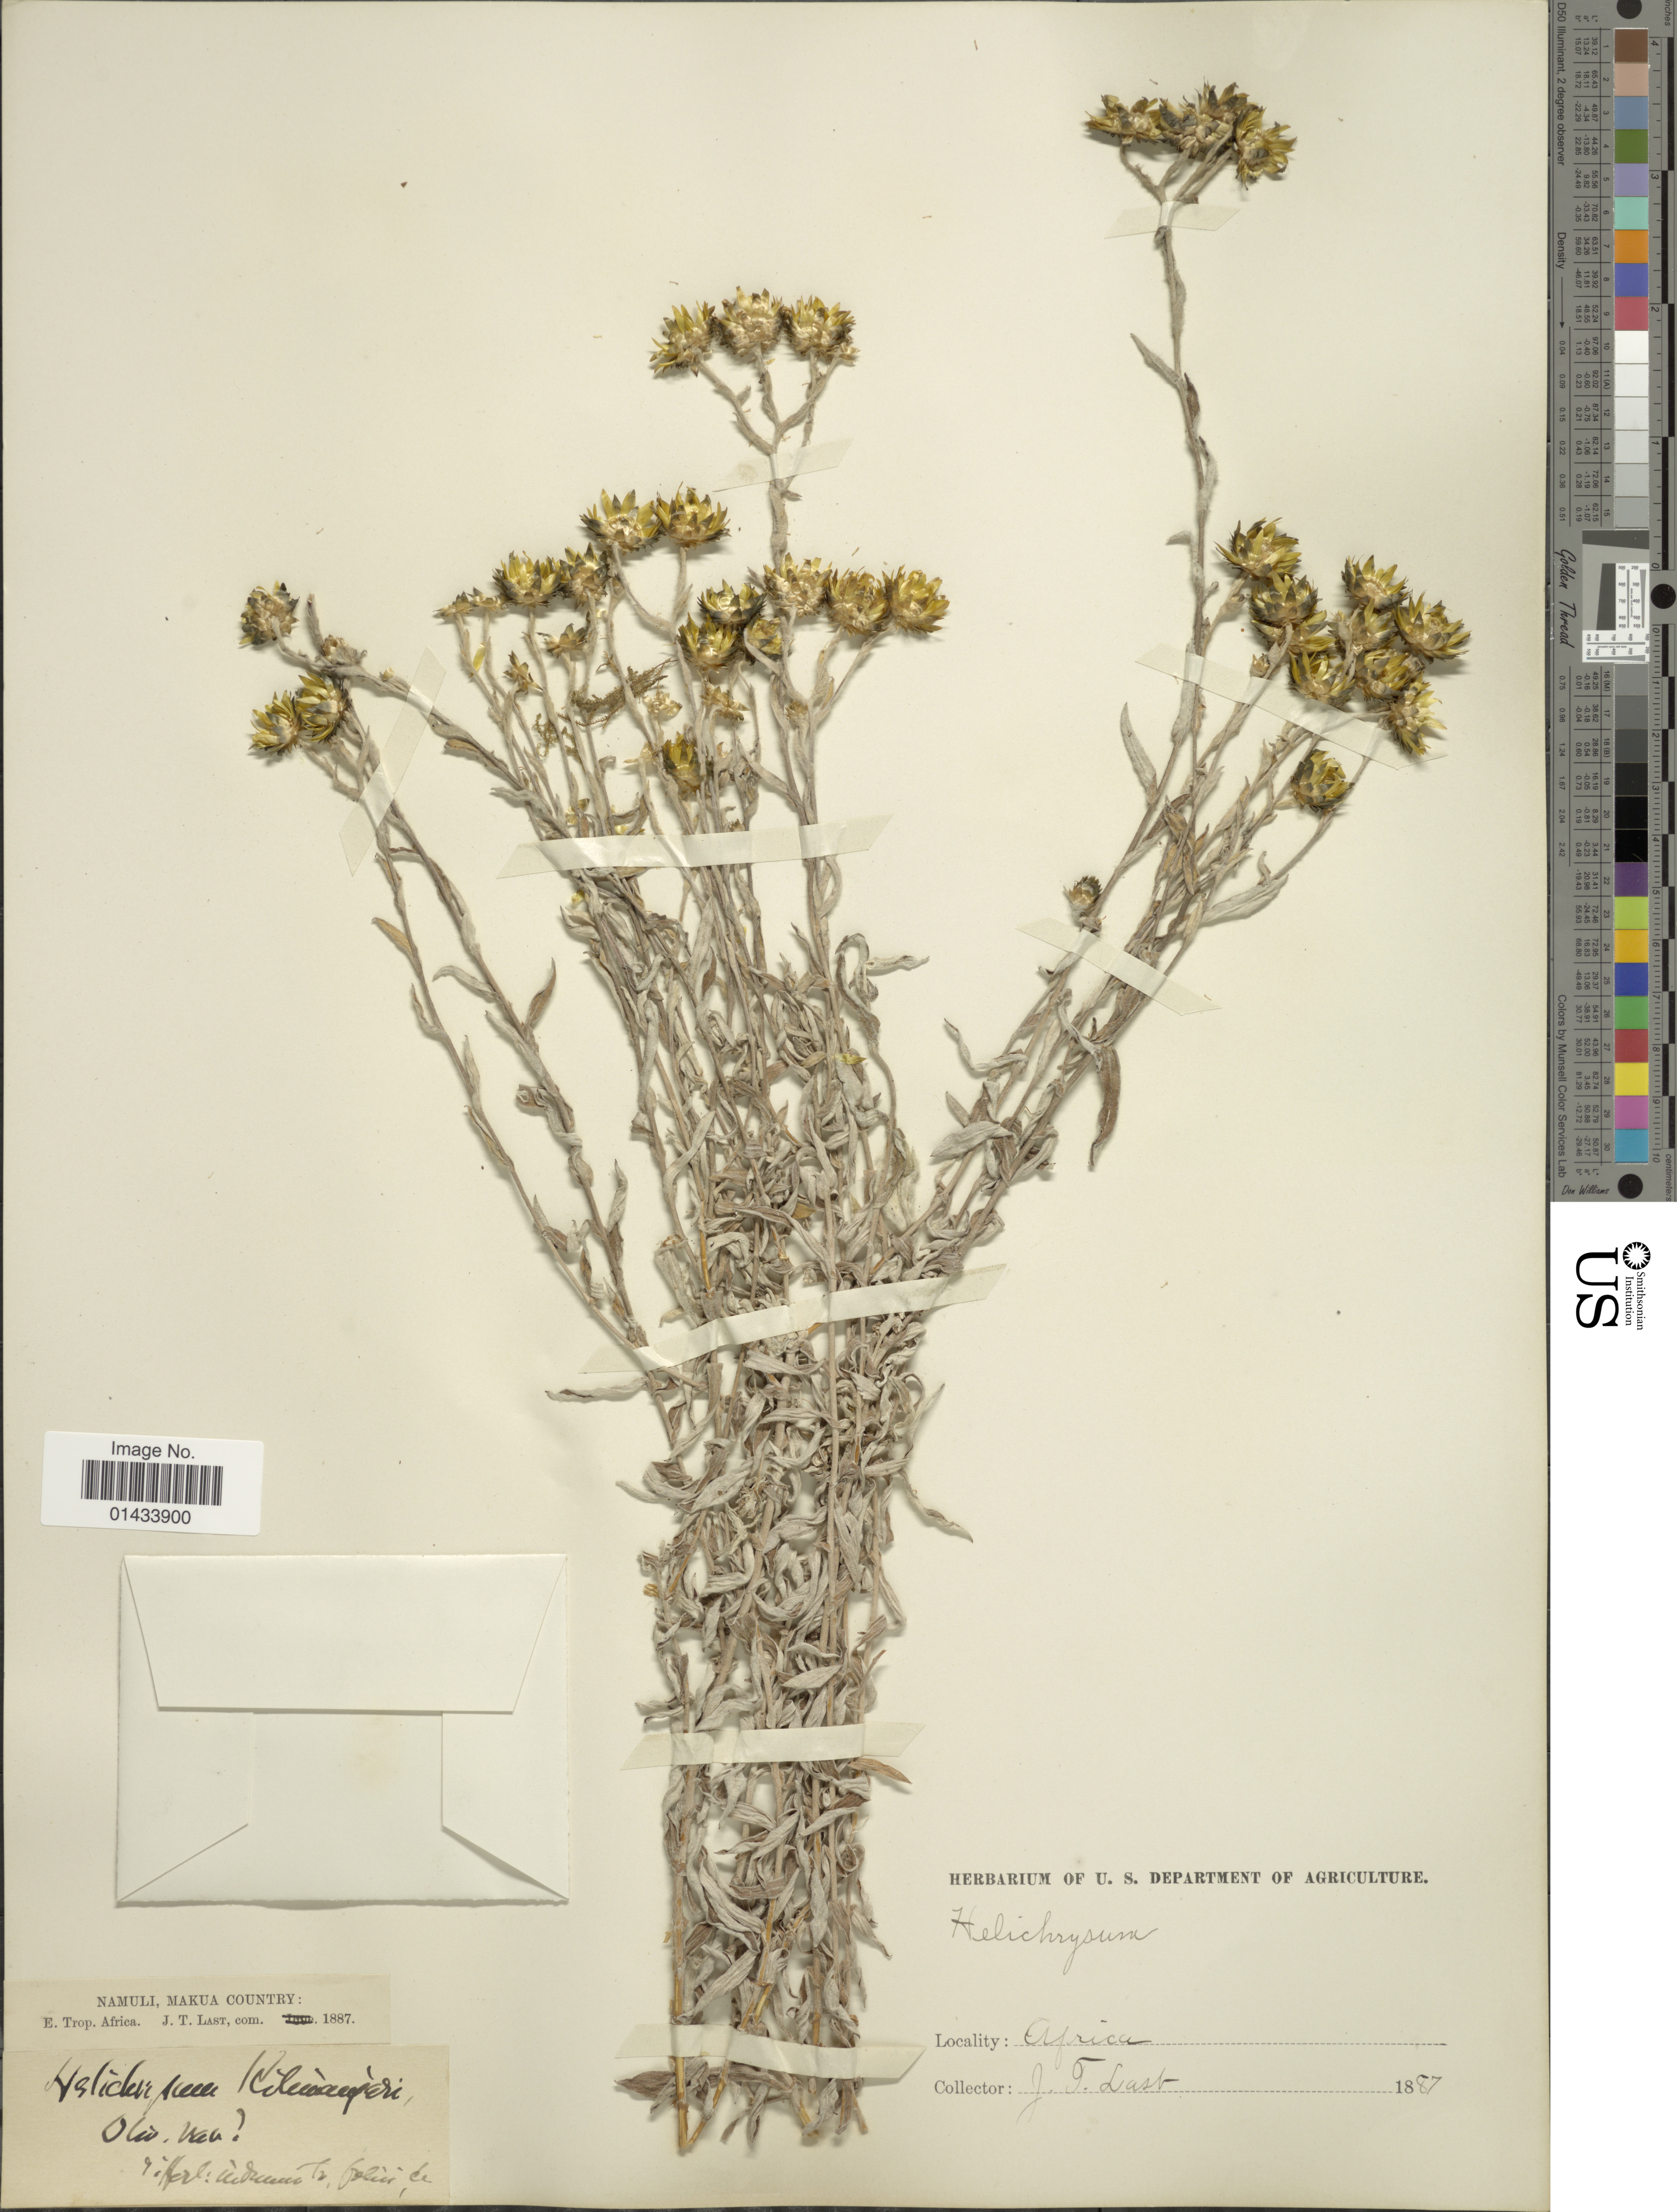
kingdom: Plantae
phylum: Tracheophyta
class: Magnoliopsida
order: Asterales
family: Asteraceae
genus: Helichrysum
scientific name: Helichrysum sp.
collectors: J. Last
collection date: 1887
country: Mozambique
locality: Namuli, Makua Country: E. Trop. Africa